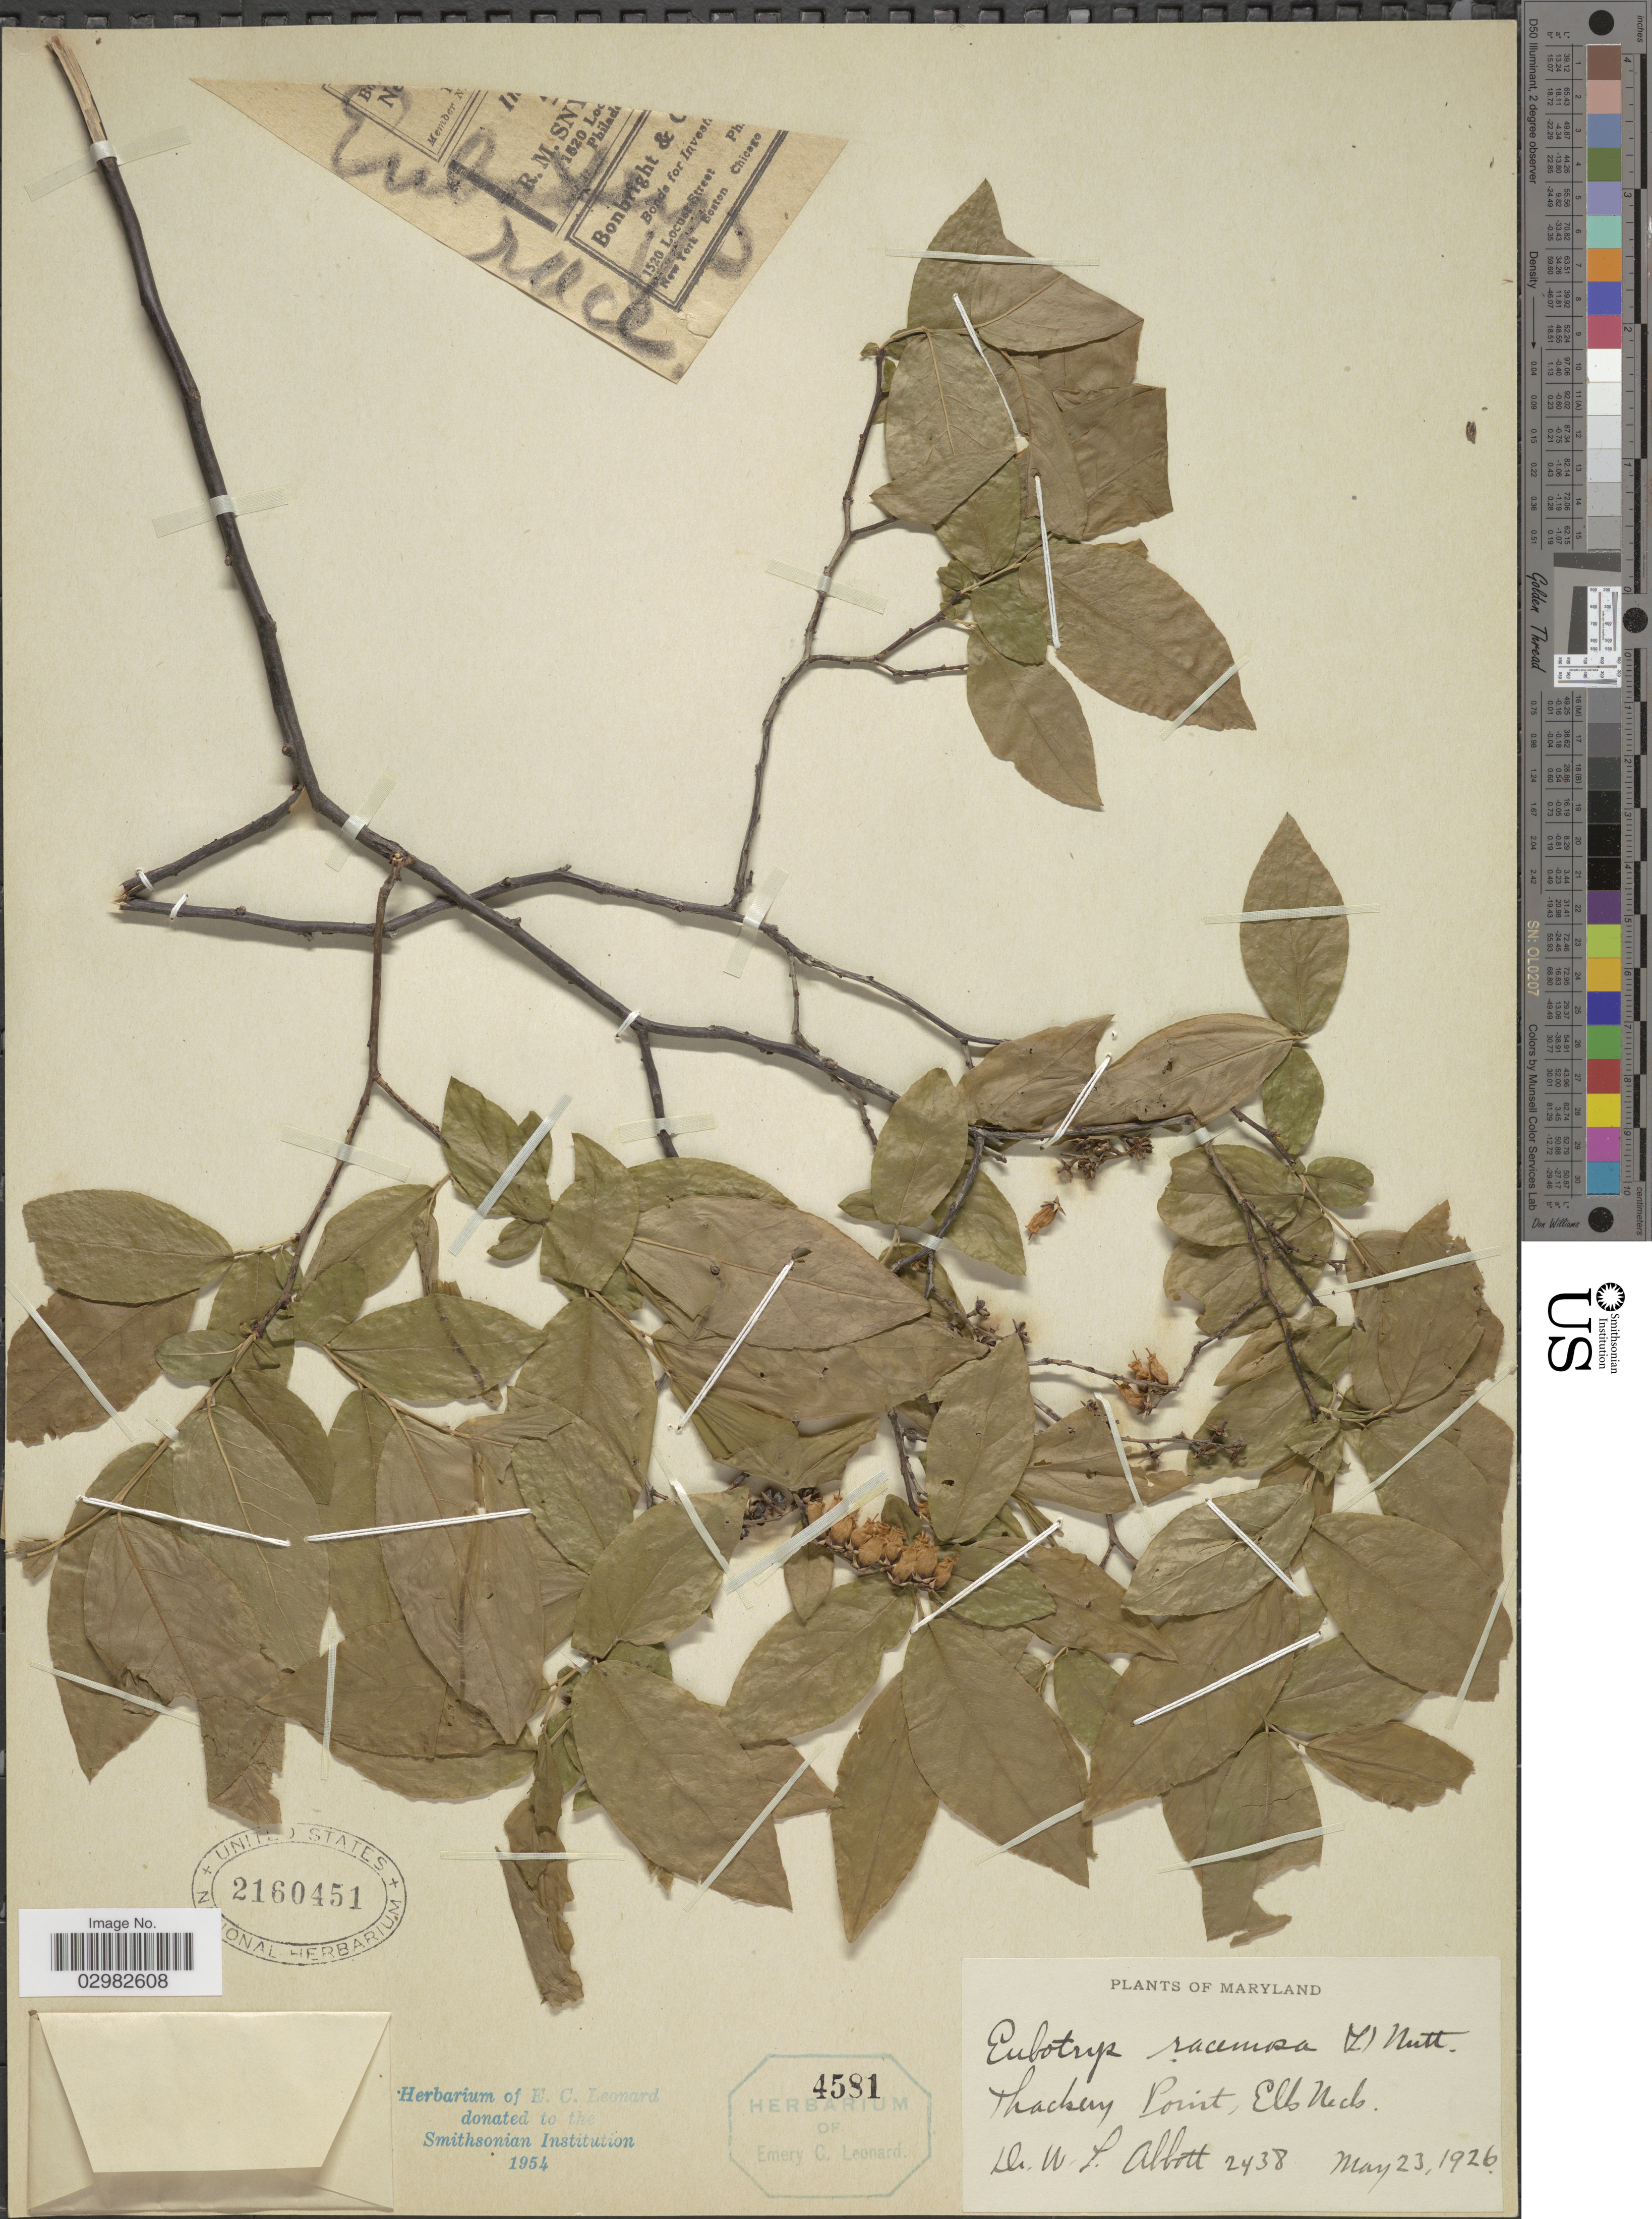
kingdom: Plantae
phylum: Tracheophyta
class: Magnoliopsida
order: Ericales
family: Ericaceae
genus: Leucothoe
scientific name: Leucothoë racemosa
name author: (L.) A. Gray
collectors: W. L. Abbott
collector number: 2438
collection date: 1926-05-23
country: United States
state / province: Maryland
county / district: Cecil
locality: Thackery Point, Elk Neck.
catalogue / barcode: US 2160451